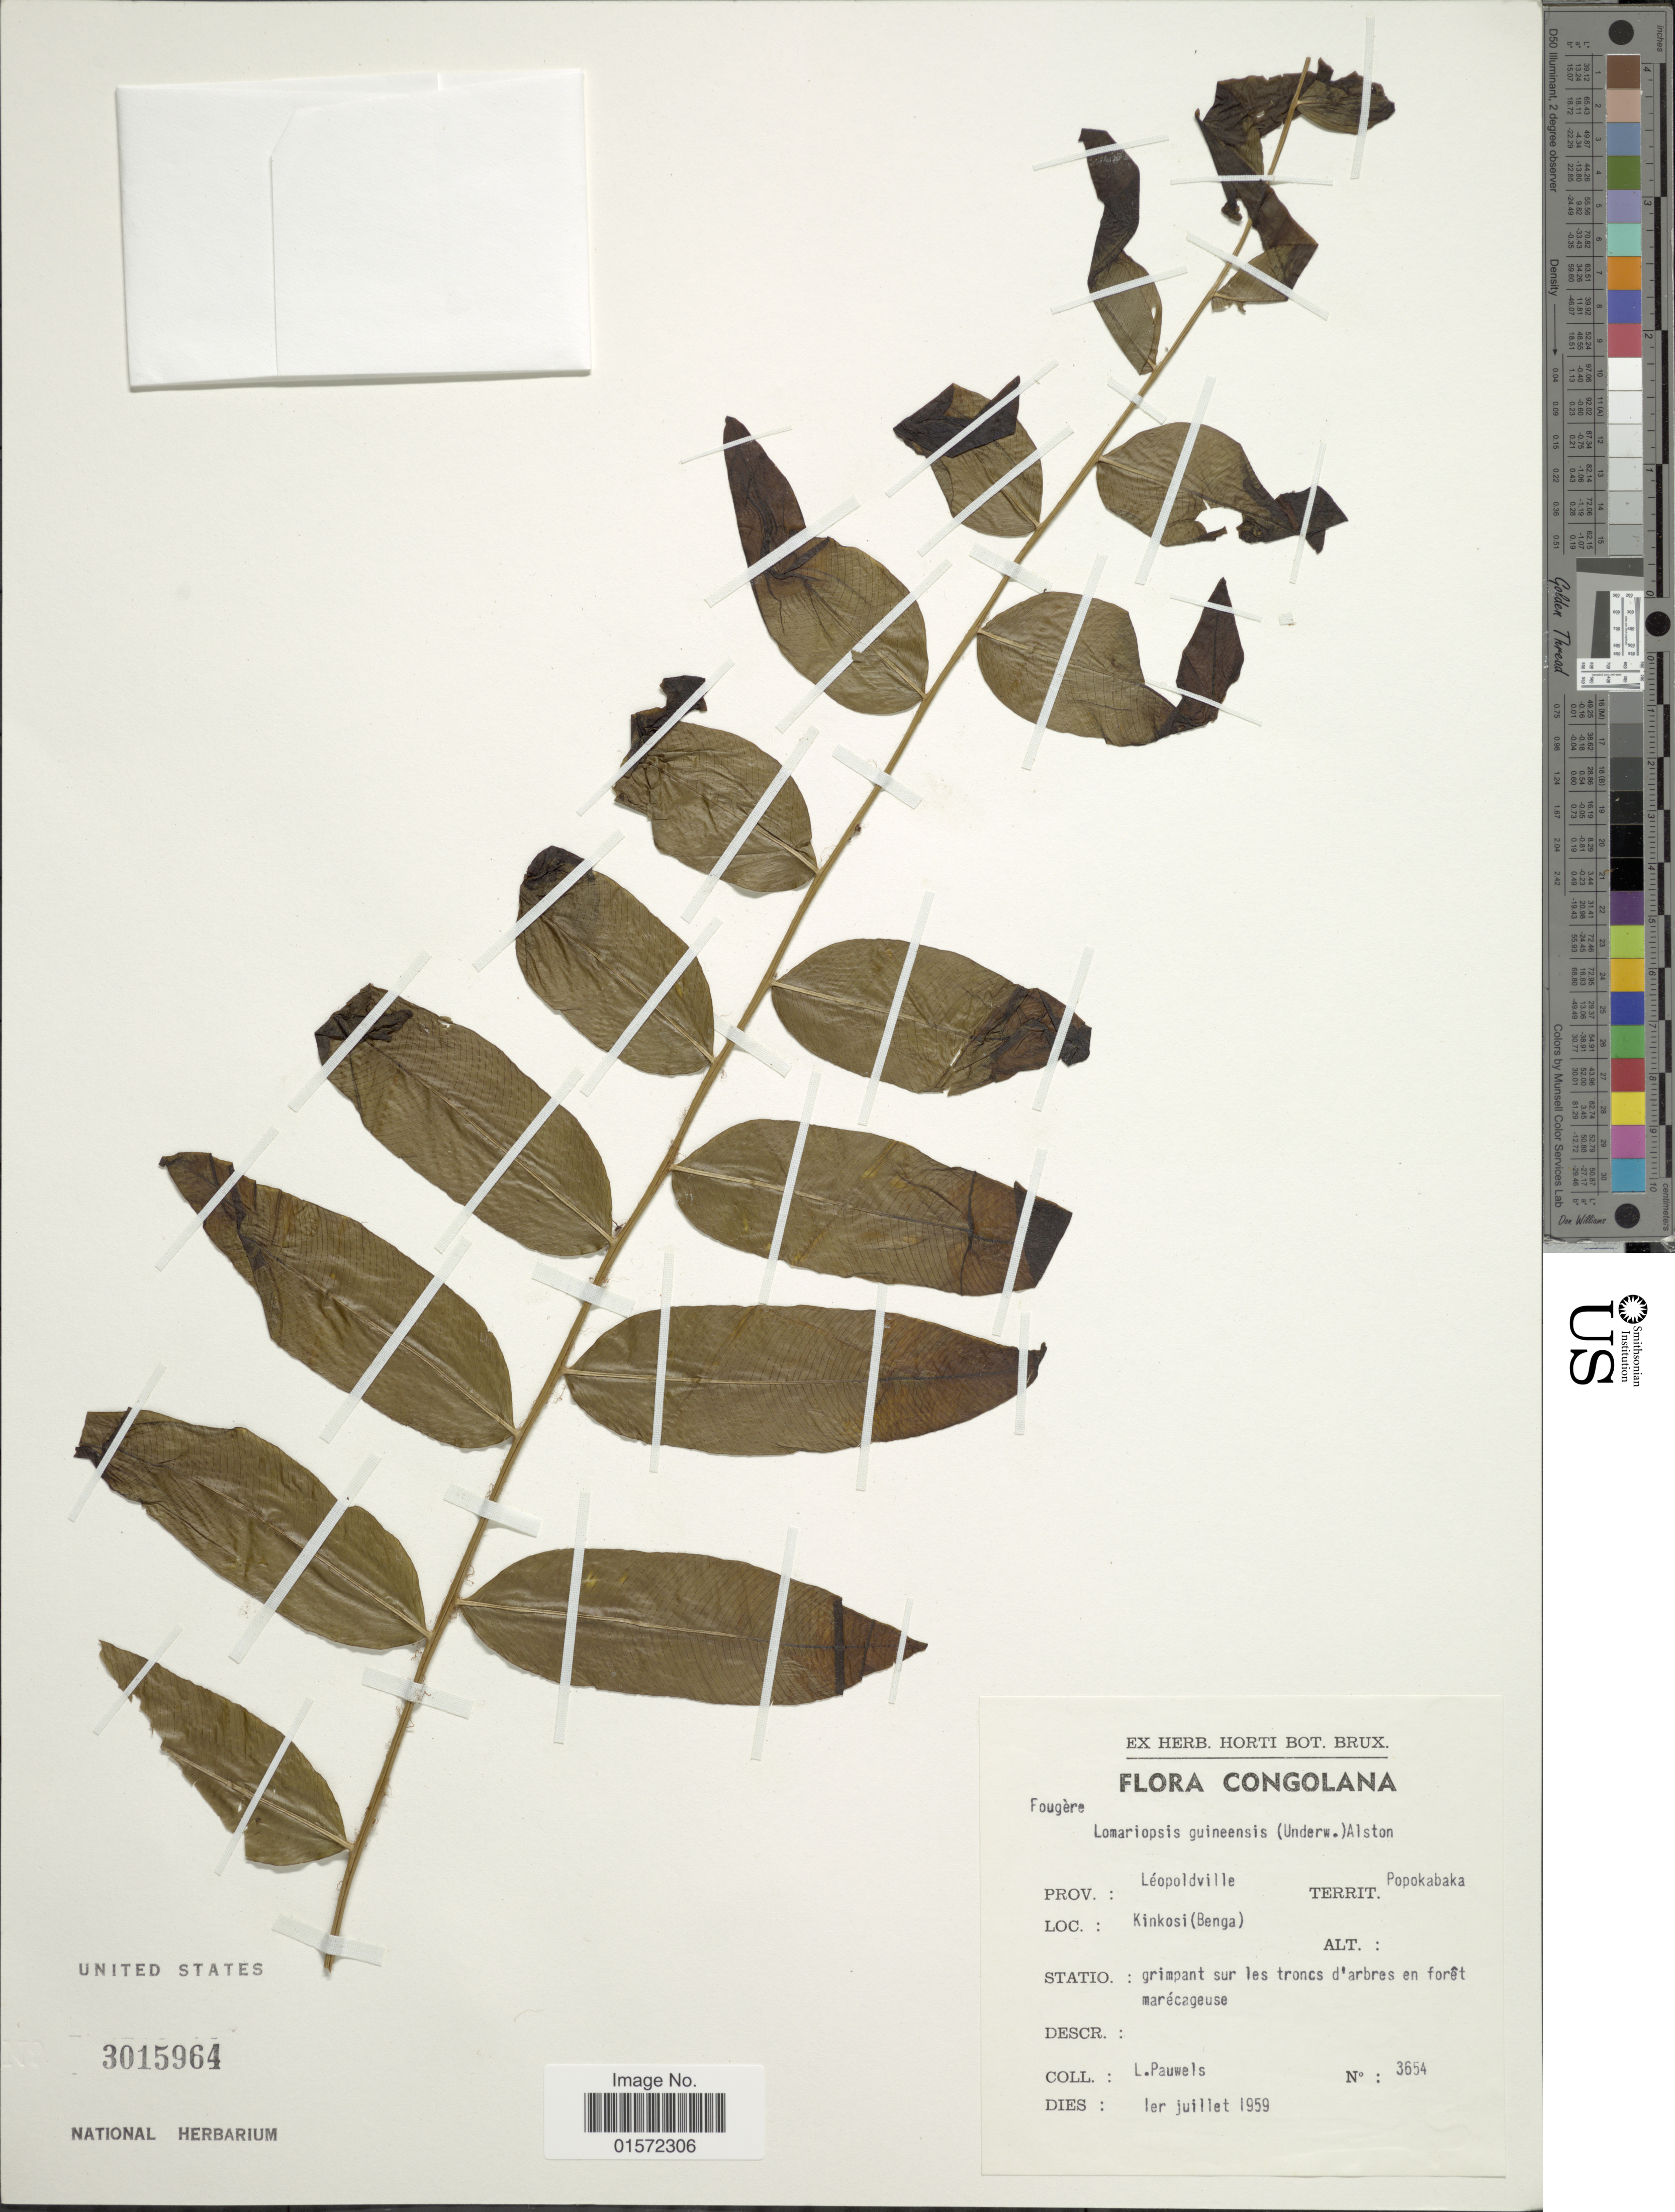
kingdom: Plantae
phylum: Tracheophyta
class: Polypodiopsida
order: Polypodiales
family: Lomariopsidaceae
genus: Lomariopsis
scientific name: Lomariopsis guineensis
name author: Holttum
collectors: L. Pauwels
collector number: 3654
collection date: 1959-07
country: Congo, Democratic Republic of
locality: Congolana, Prov.: Léopoldville, Territ. Popokabaka, Kinkosi (Benga)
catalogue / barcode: US 3015964